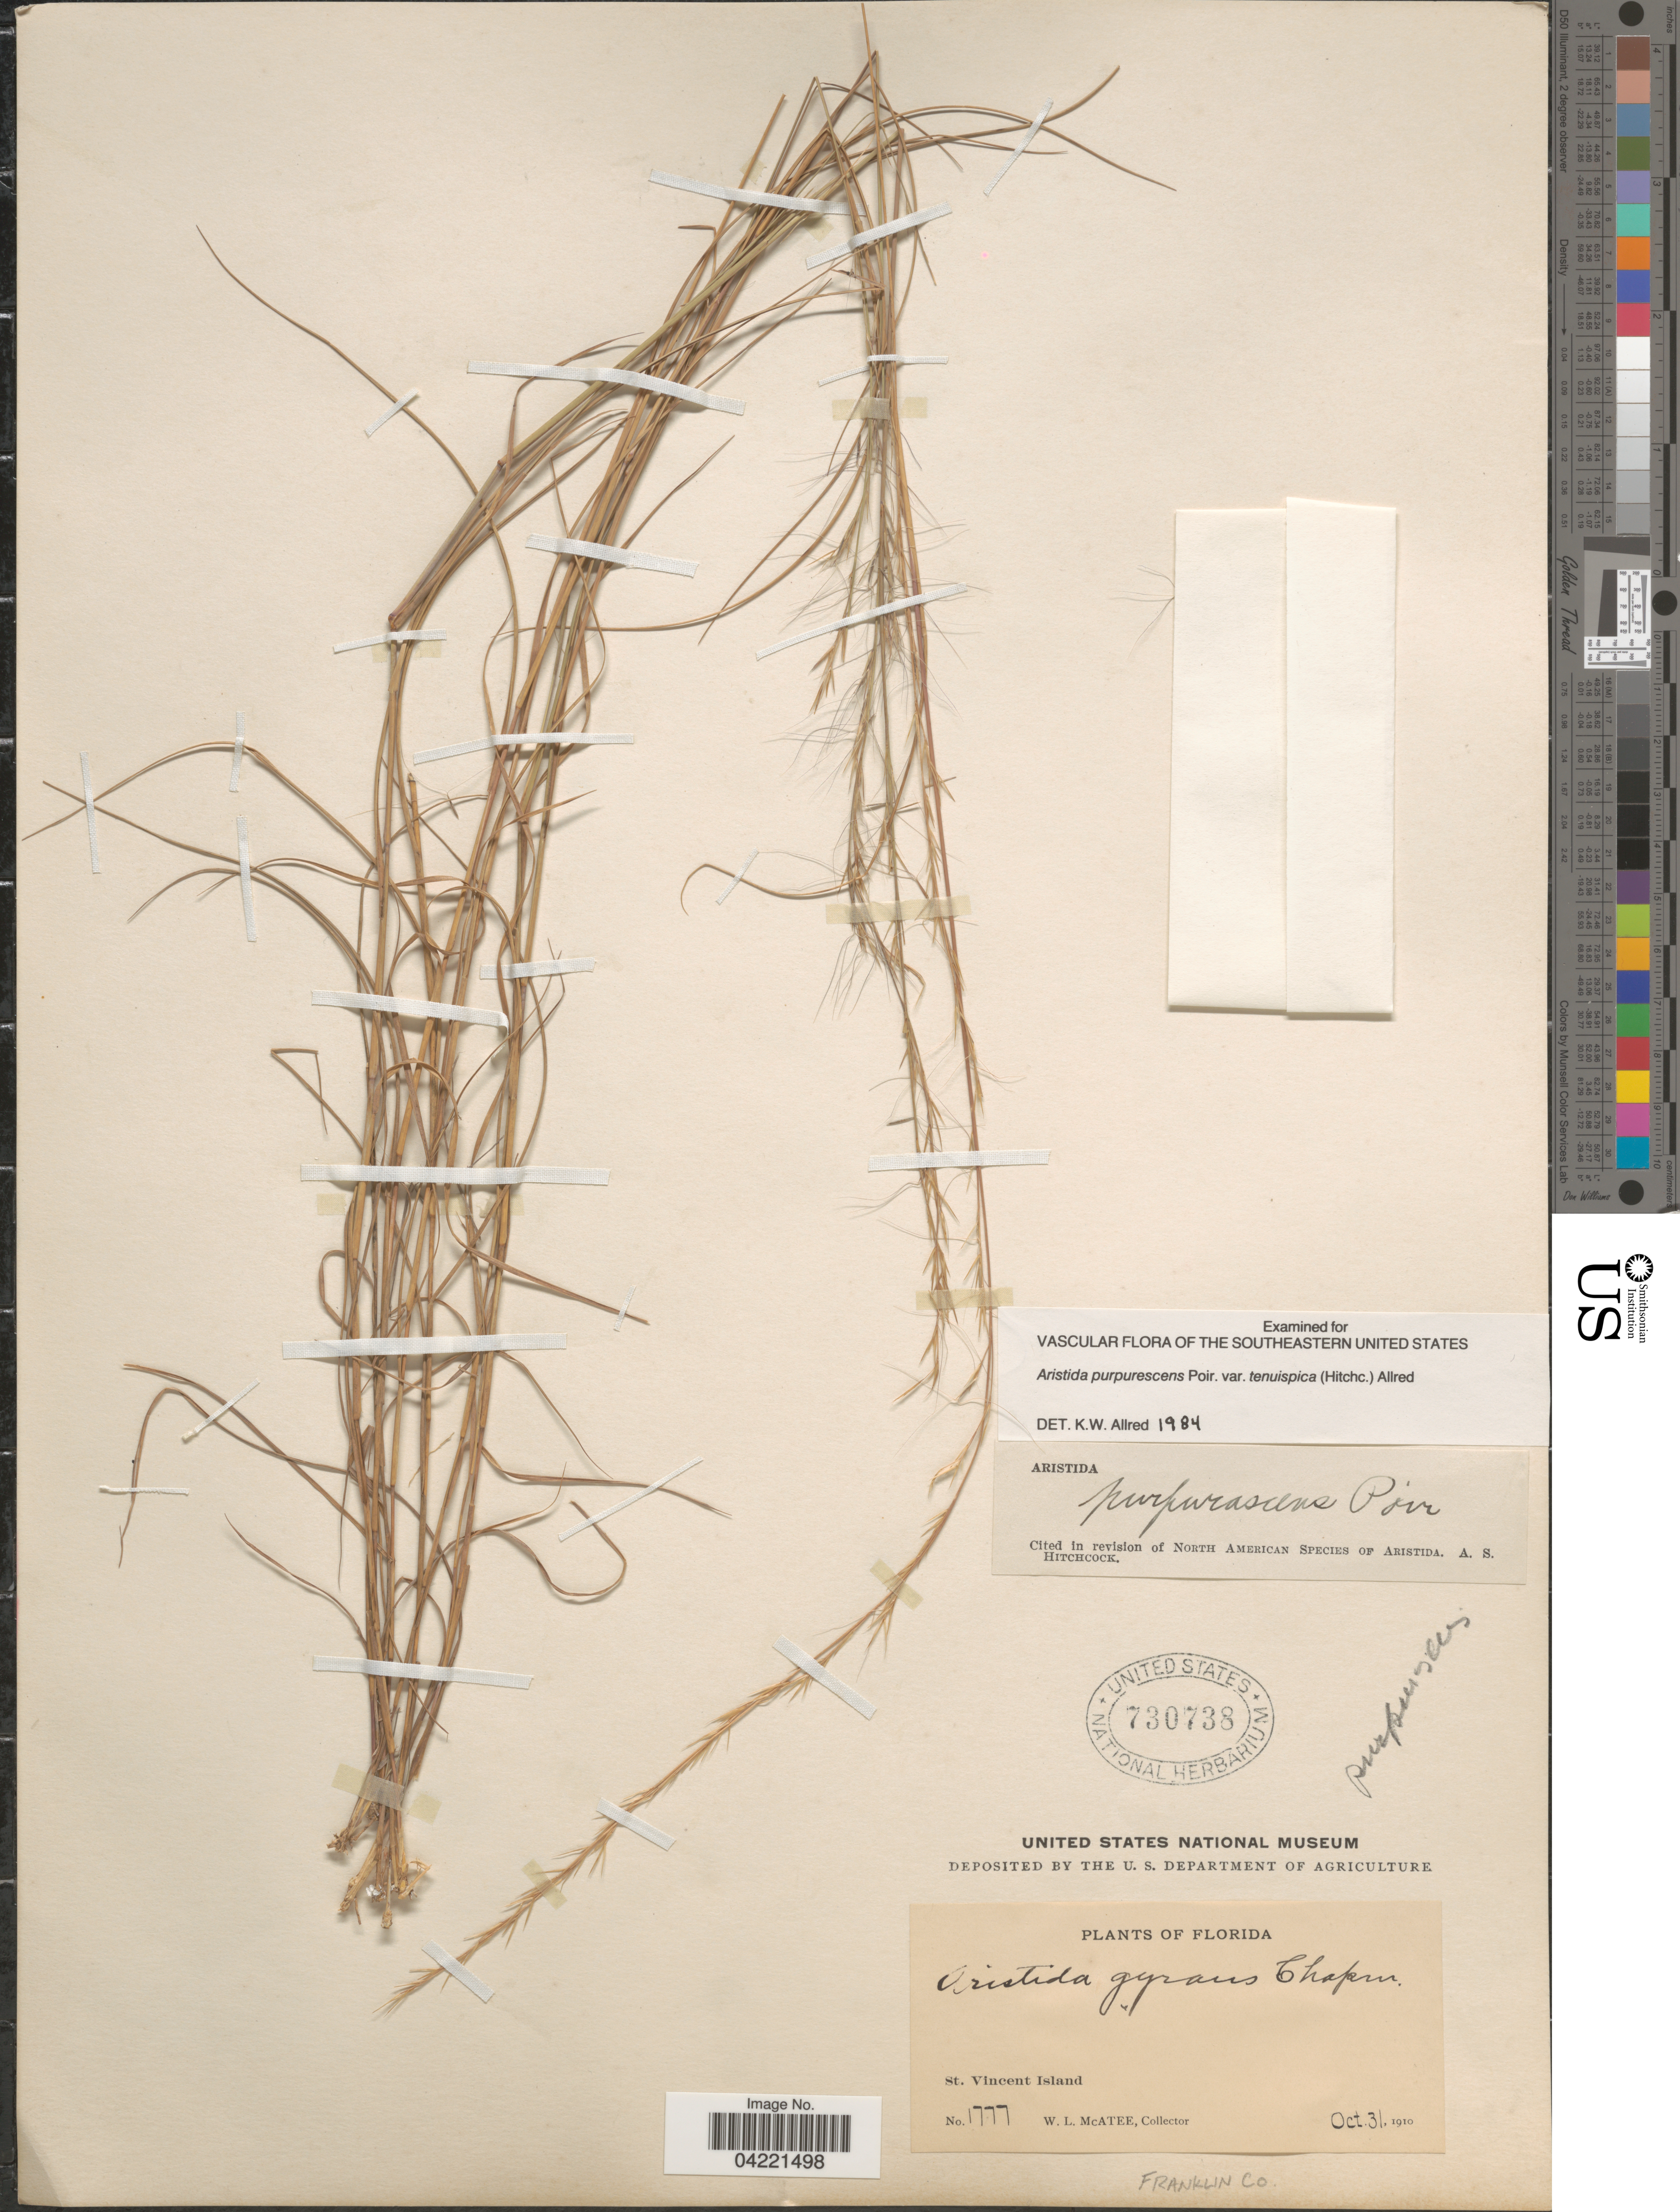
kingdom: Plantae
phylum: Tracheophyta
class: Liliopsida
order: Poales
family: Poaceae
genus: Aristida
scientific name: Aristida purpurascens var. tenuispica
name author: (Hitchc.) Allred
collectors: W. McAtee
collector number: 1777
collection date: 1910-10-31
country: United States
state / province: Florida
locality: St. Vincent Island. Franklin Co.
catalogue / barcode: US 730738